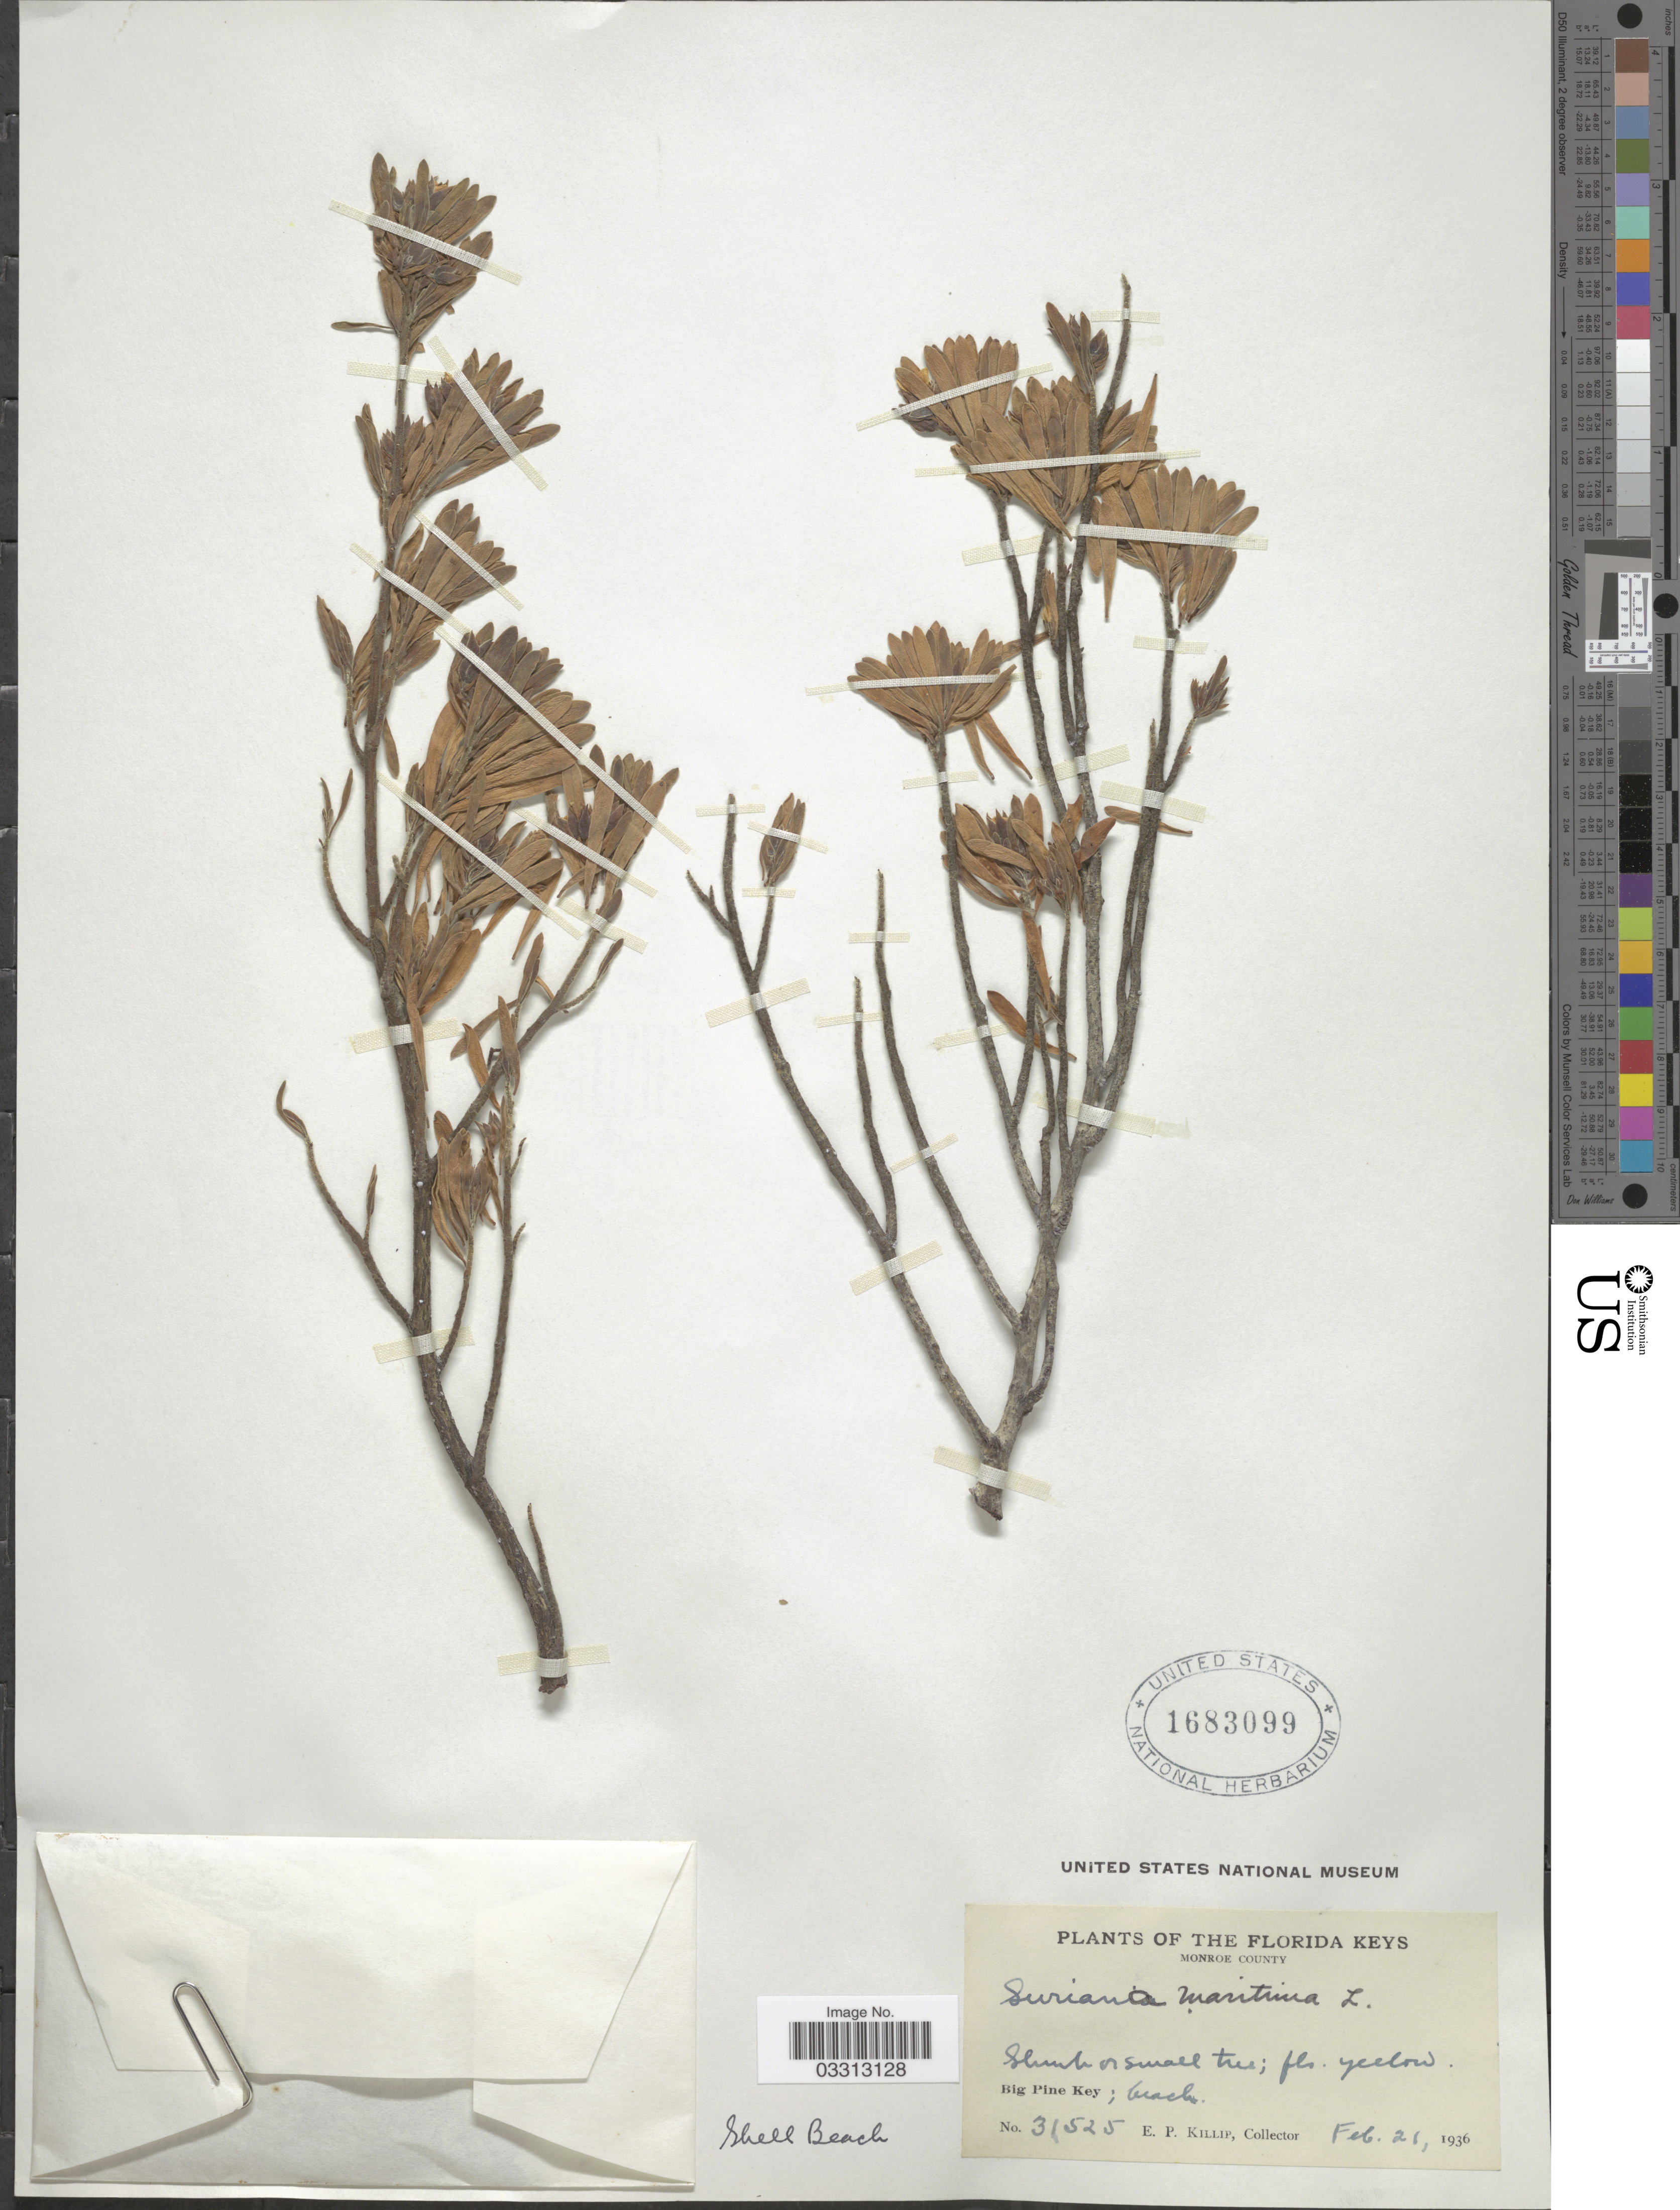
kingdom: Plantae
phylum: Tracheophyta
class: Magnoliopsida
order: Fabales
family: Surianaceae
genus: Suriana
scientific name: Suriana maritima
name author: L.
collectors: E. P. Killip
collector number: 31525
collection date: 1936-02-21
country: United States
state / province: Florida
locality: Monroe County. Big Pine Key; beach. Shell Beach.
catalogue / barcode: US 1683099